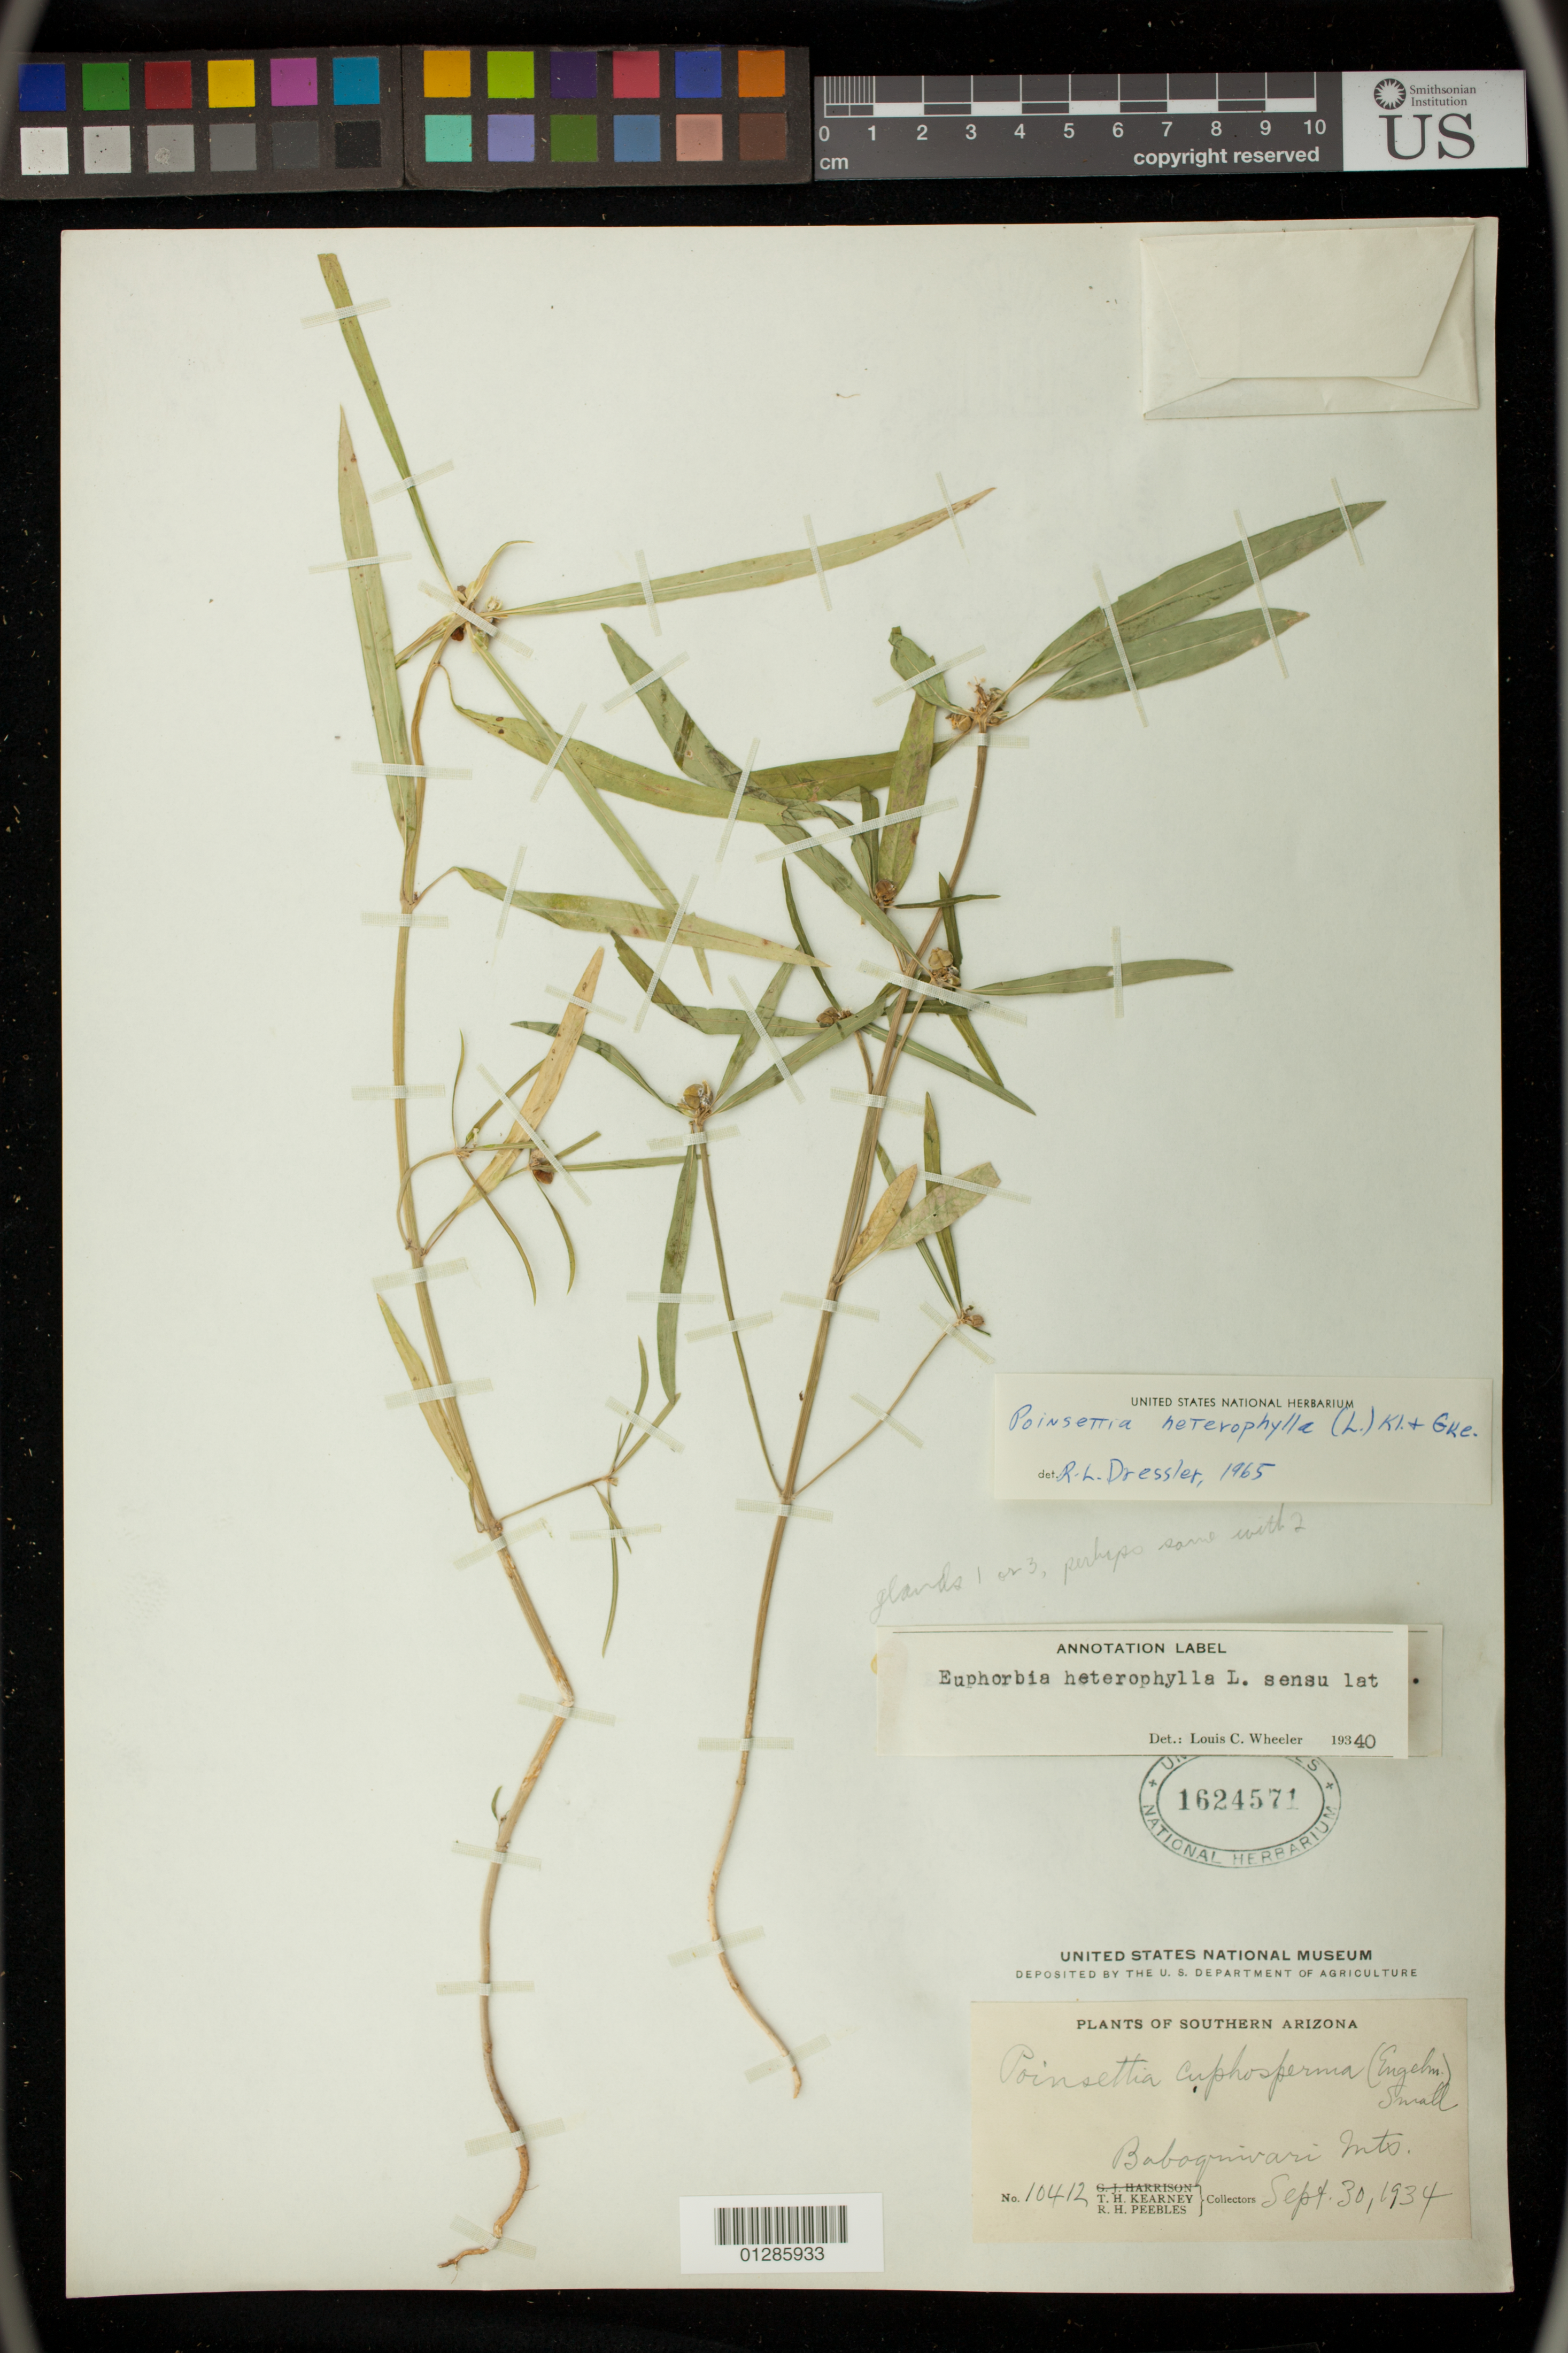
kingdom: Plantae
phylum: Tracheophyta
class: Magnoliopsida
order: Malpighiales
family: Euphorbiaceae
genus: Euphorbia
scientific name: Euphorbia heterophylla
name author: L.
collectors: T. H. Kearney & R. H. Peebles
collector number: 10412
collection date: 1934-09-30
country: United States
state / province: Arizona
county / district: Pima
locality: Baboquivari Mts.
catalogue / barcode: US 1624571